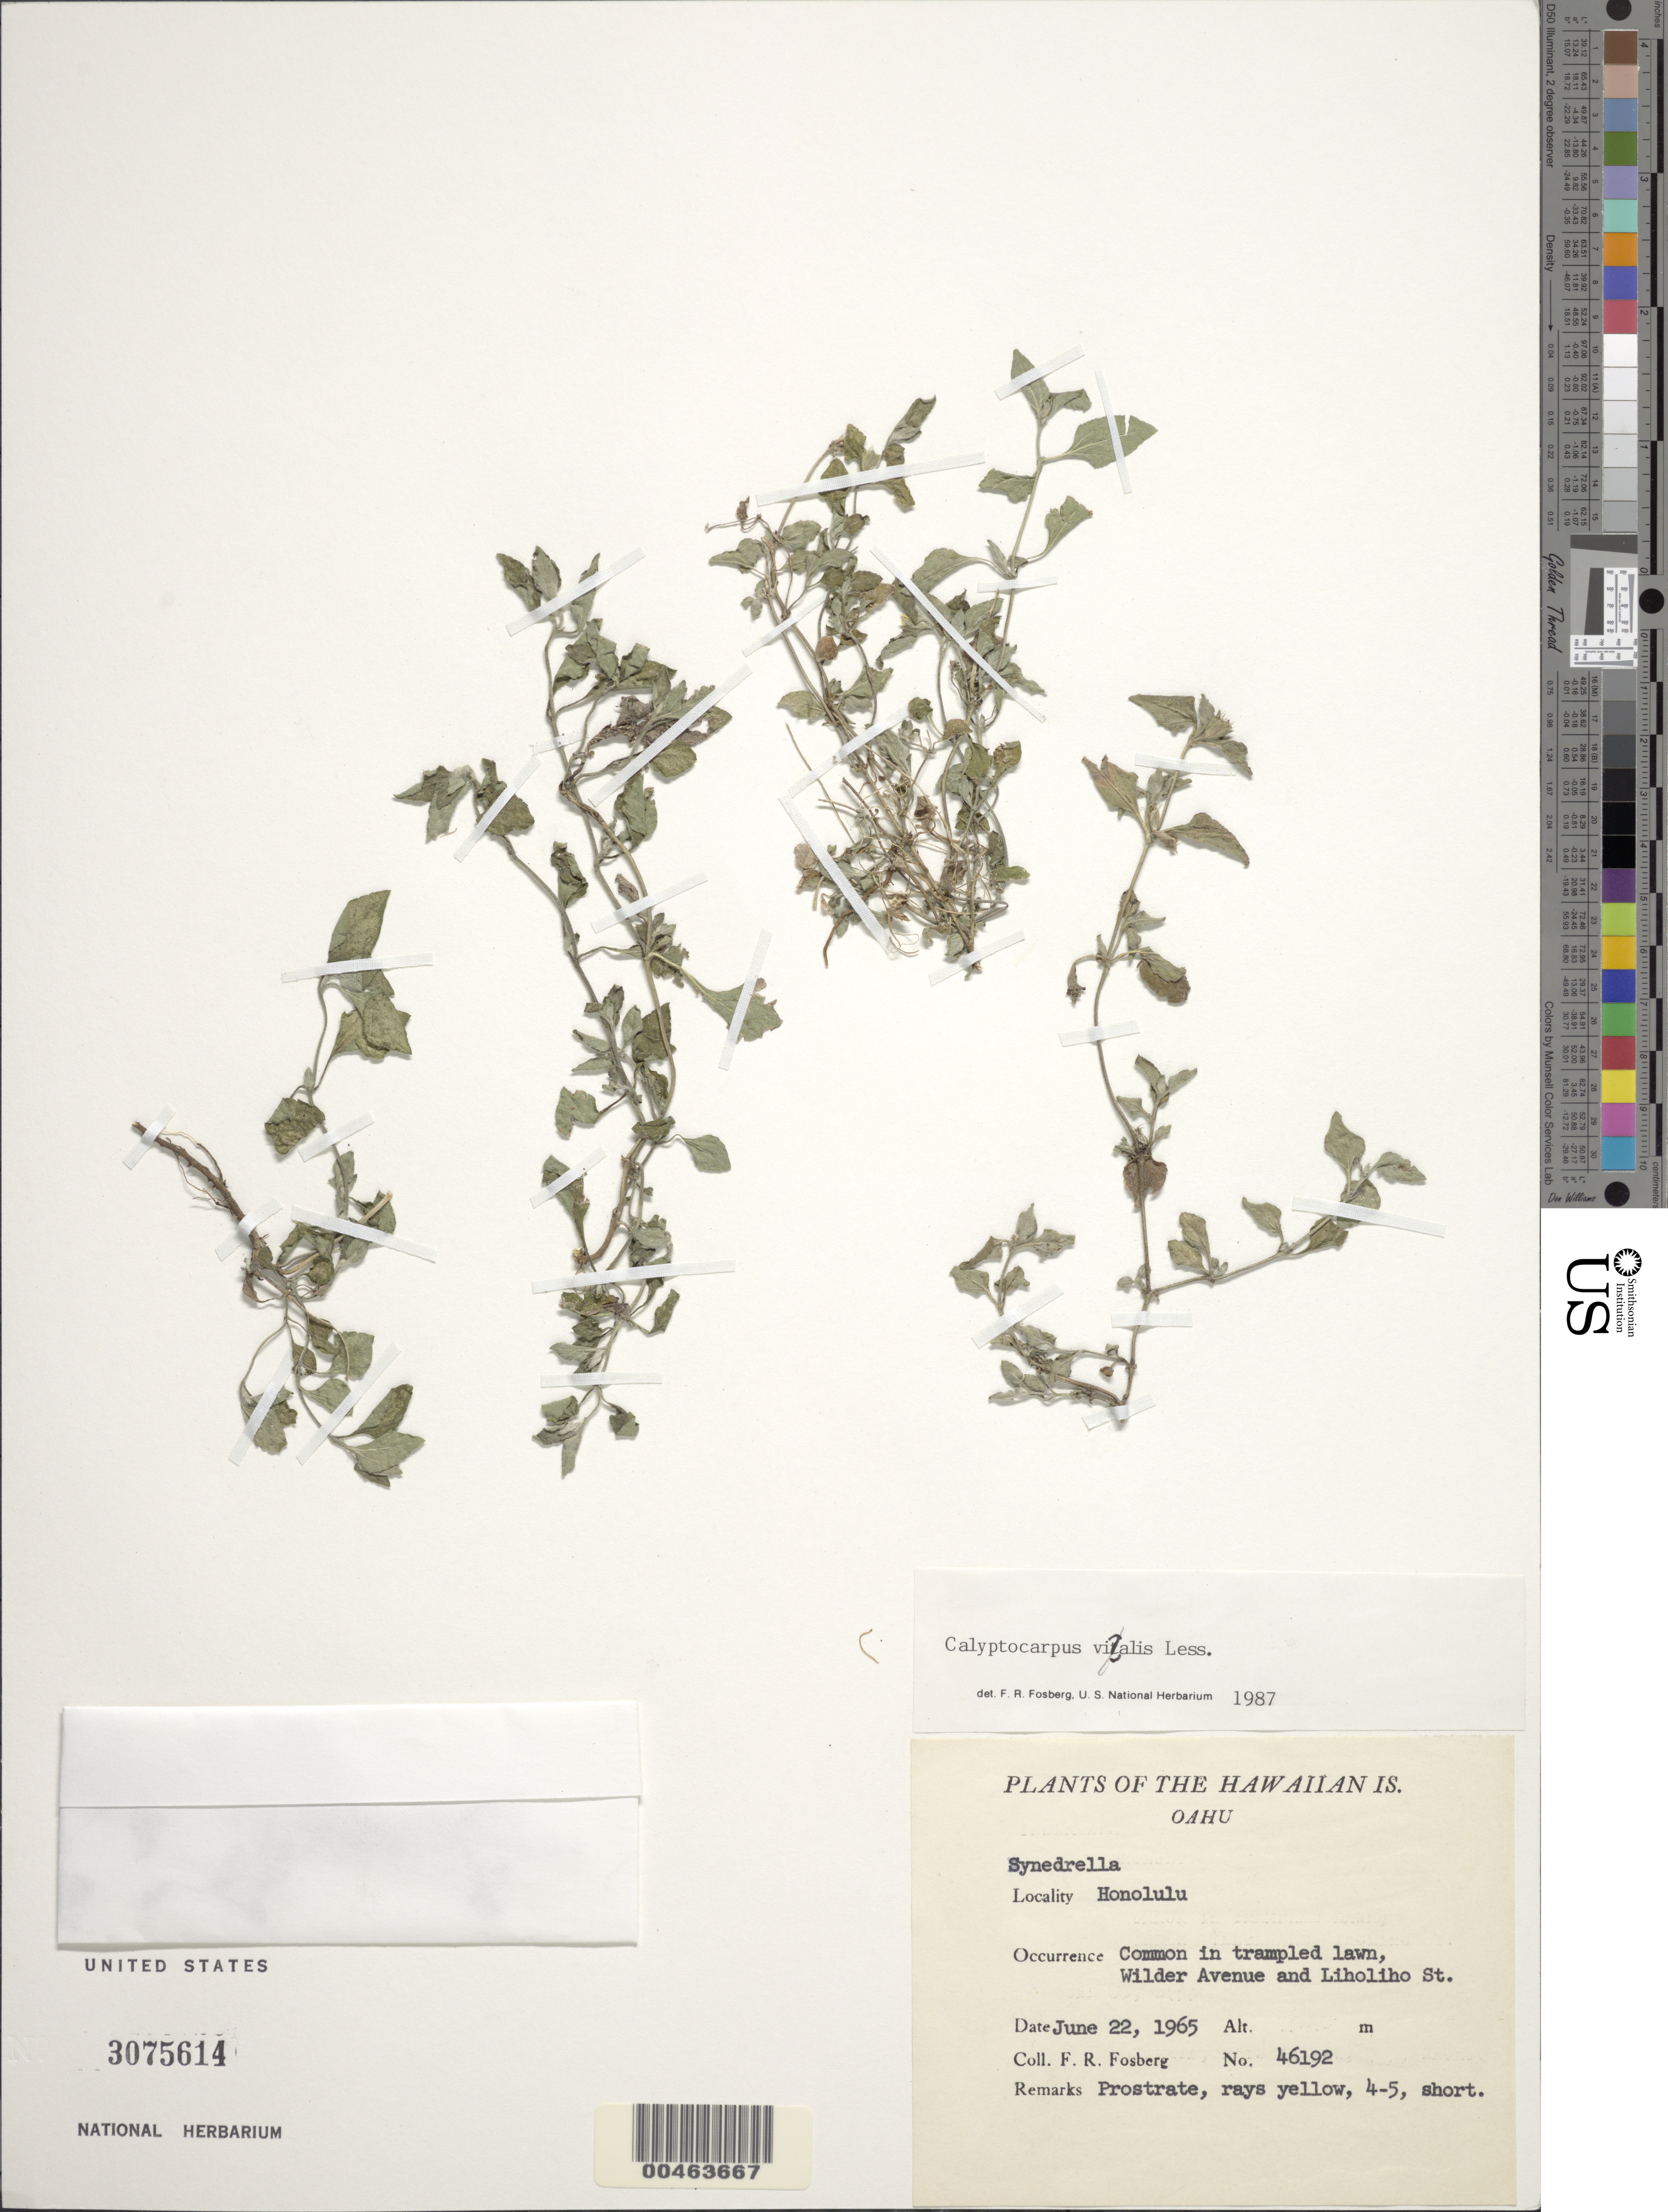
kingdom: Plantae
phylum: Tracheophyta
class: Magnoliopsida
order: Asterales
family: Asteraceae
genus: Calyptocarpus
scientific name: Calyptocarpus vialis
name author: Less.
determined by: Fosberg, F. R.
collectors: F. R. Fosberg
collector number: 46192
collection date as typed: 22 Jun 1965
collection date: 1965-06-22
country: United States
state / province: Hawaii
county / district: Honolulu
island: Oahu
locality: Honolulu, Wilder Avenue and Liholiho St.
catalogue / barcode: US 3075614